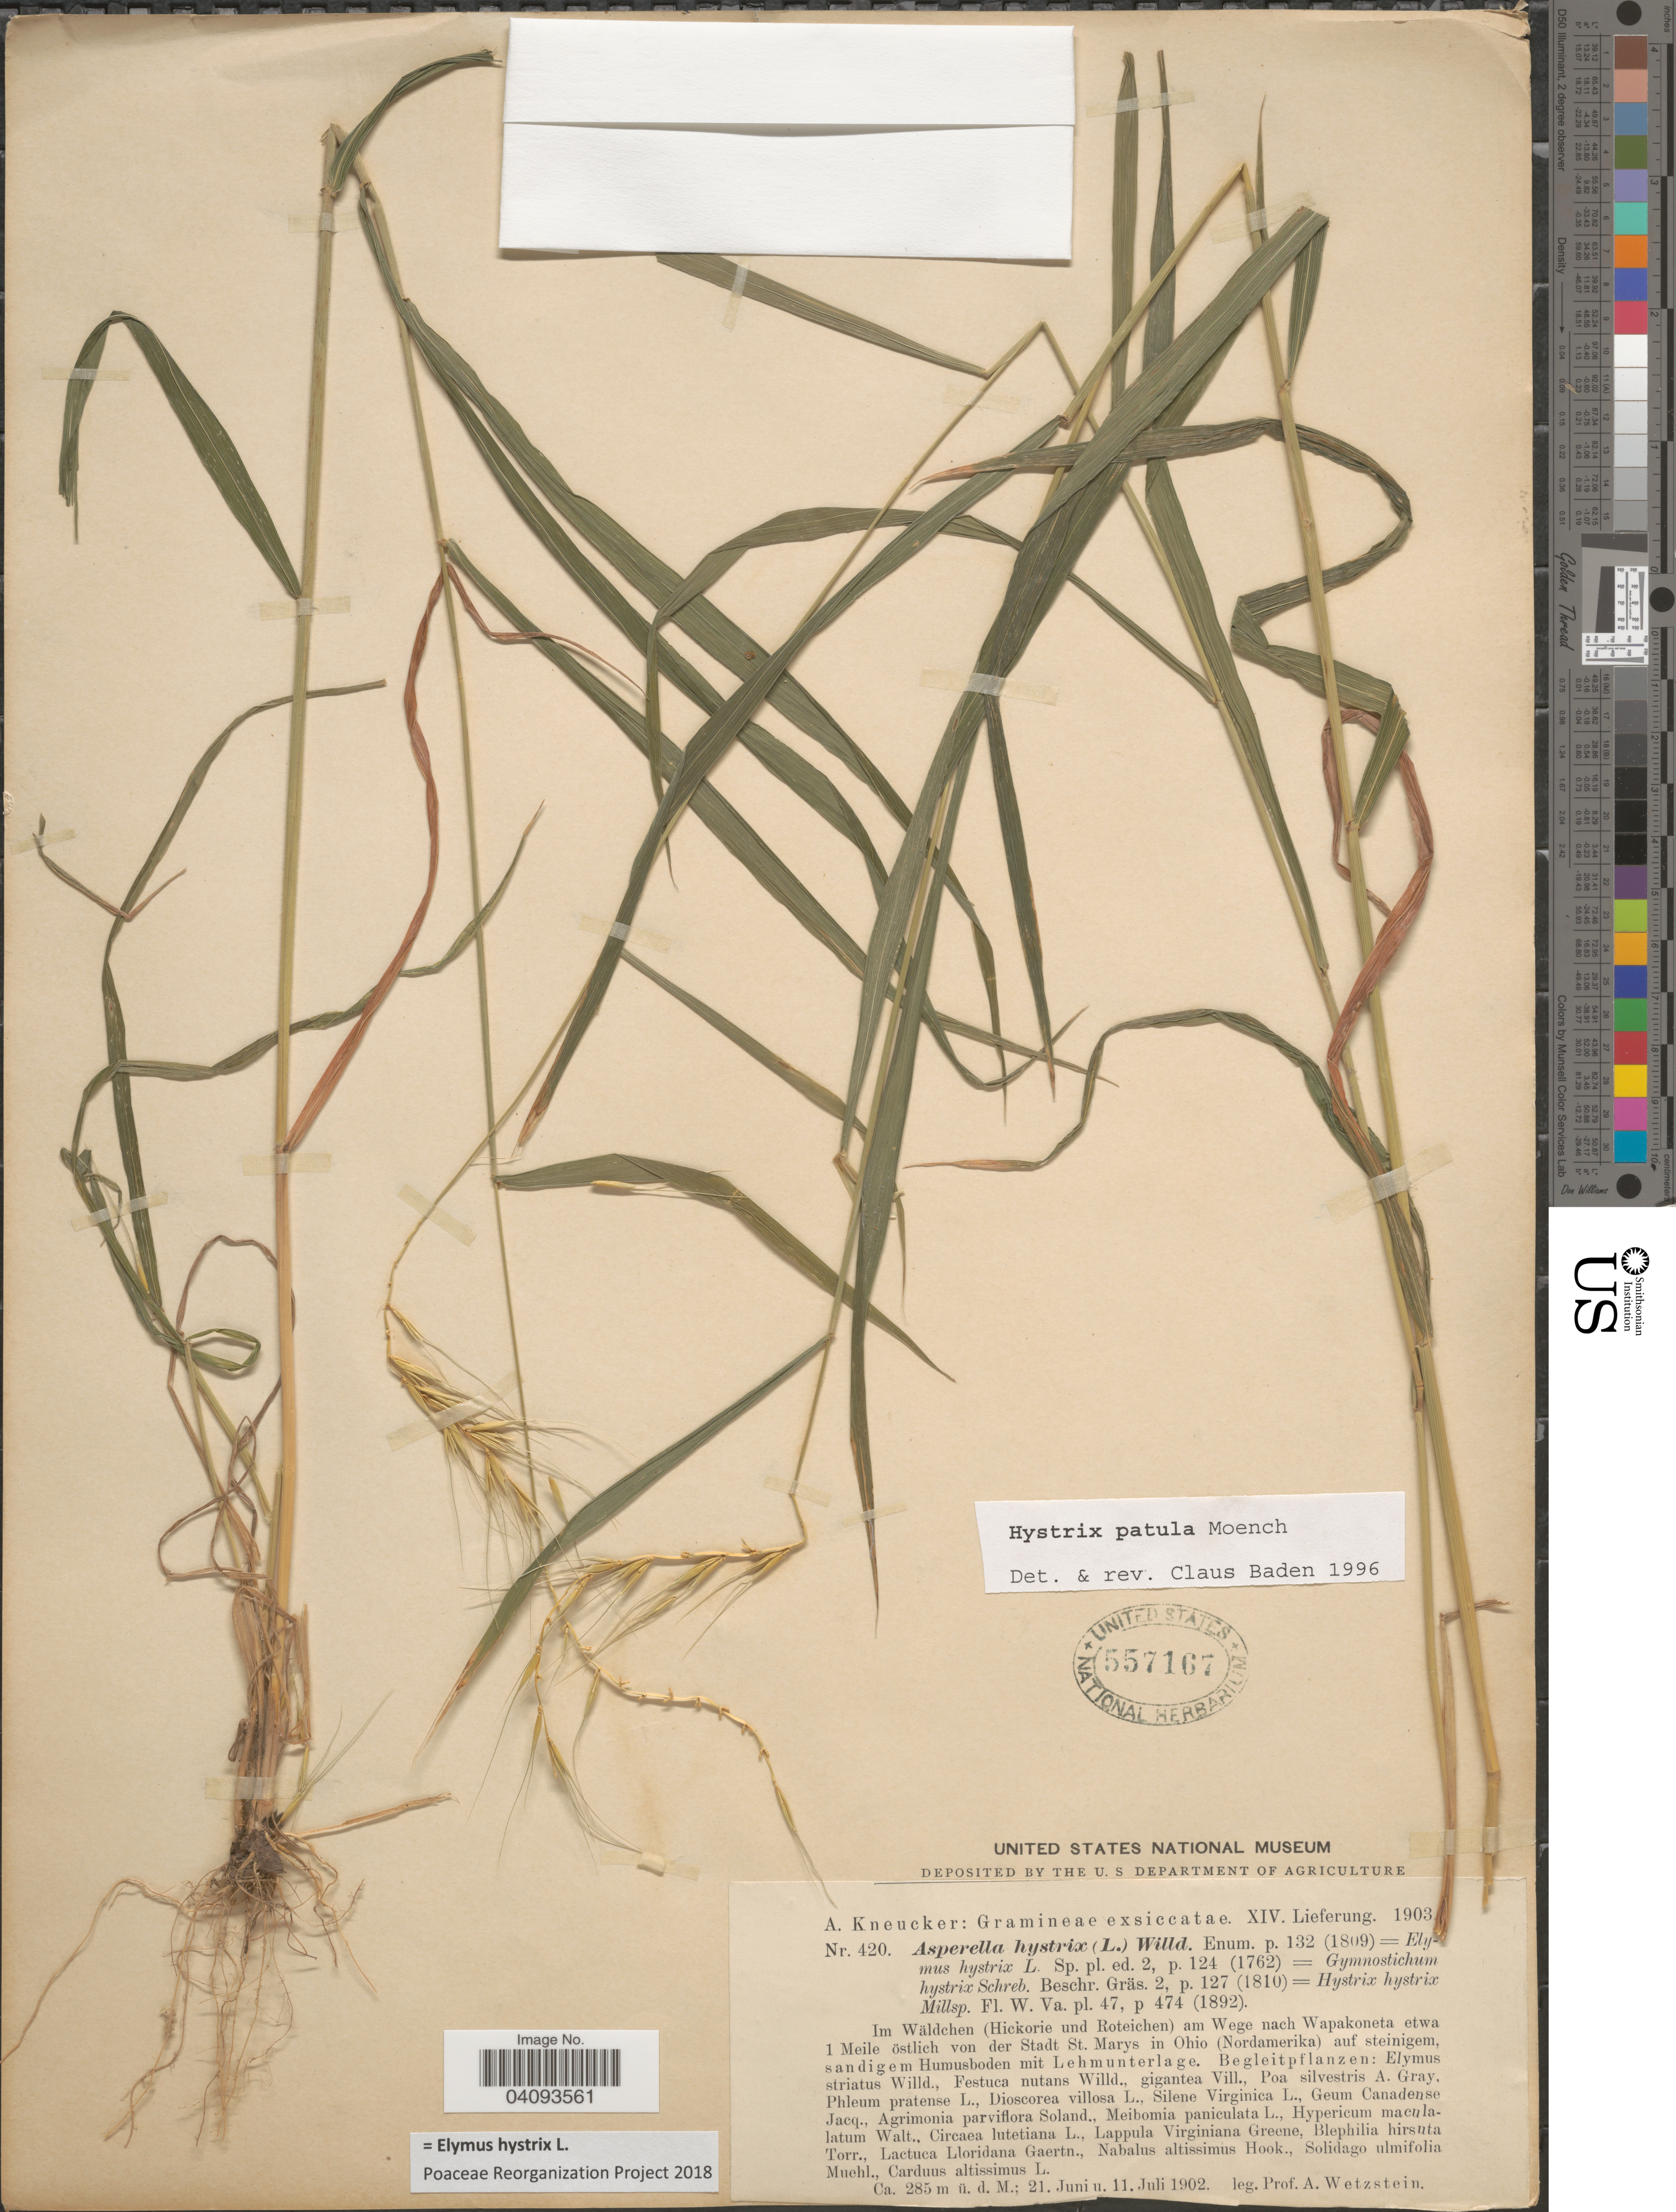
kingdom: Plantae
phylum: Tracheophyta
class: Liliopsida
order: Poales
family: Poaceae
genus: Elymus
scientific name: Elymus hystrix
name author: L.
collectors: A. Wetzstein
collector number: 420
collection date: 1902-06-21/1902-07-11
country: United States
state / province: Ohio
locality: Im Wäldchen (Hickorie und Roteichen) am Wege nach Wapakoneta etwa 1 Meile östlich von der Stadt St. Marys in Ohio (Nordamerika) auf steinigem, sandigem Humusboden mit Lehmunterlage.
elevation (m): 285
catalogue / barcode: US 557167